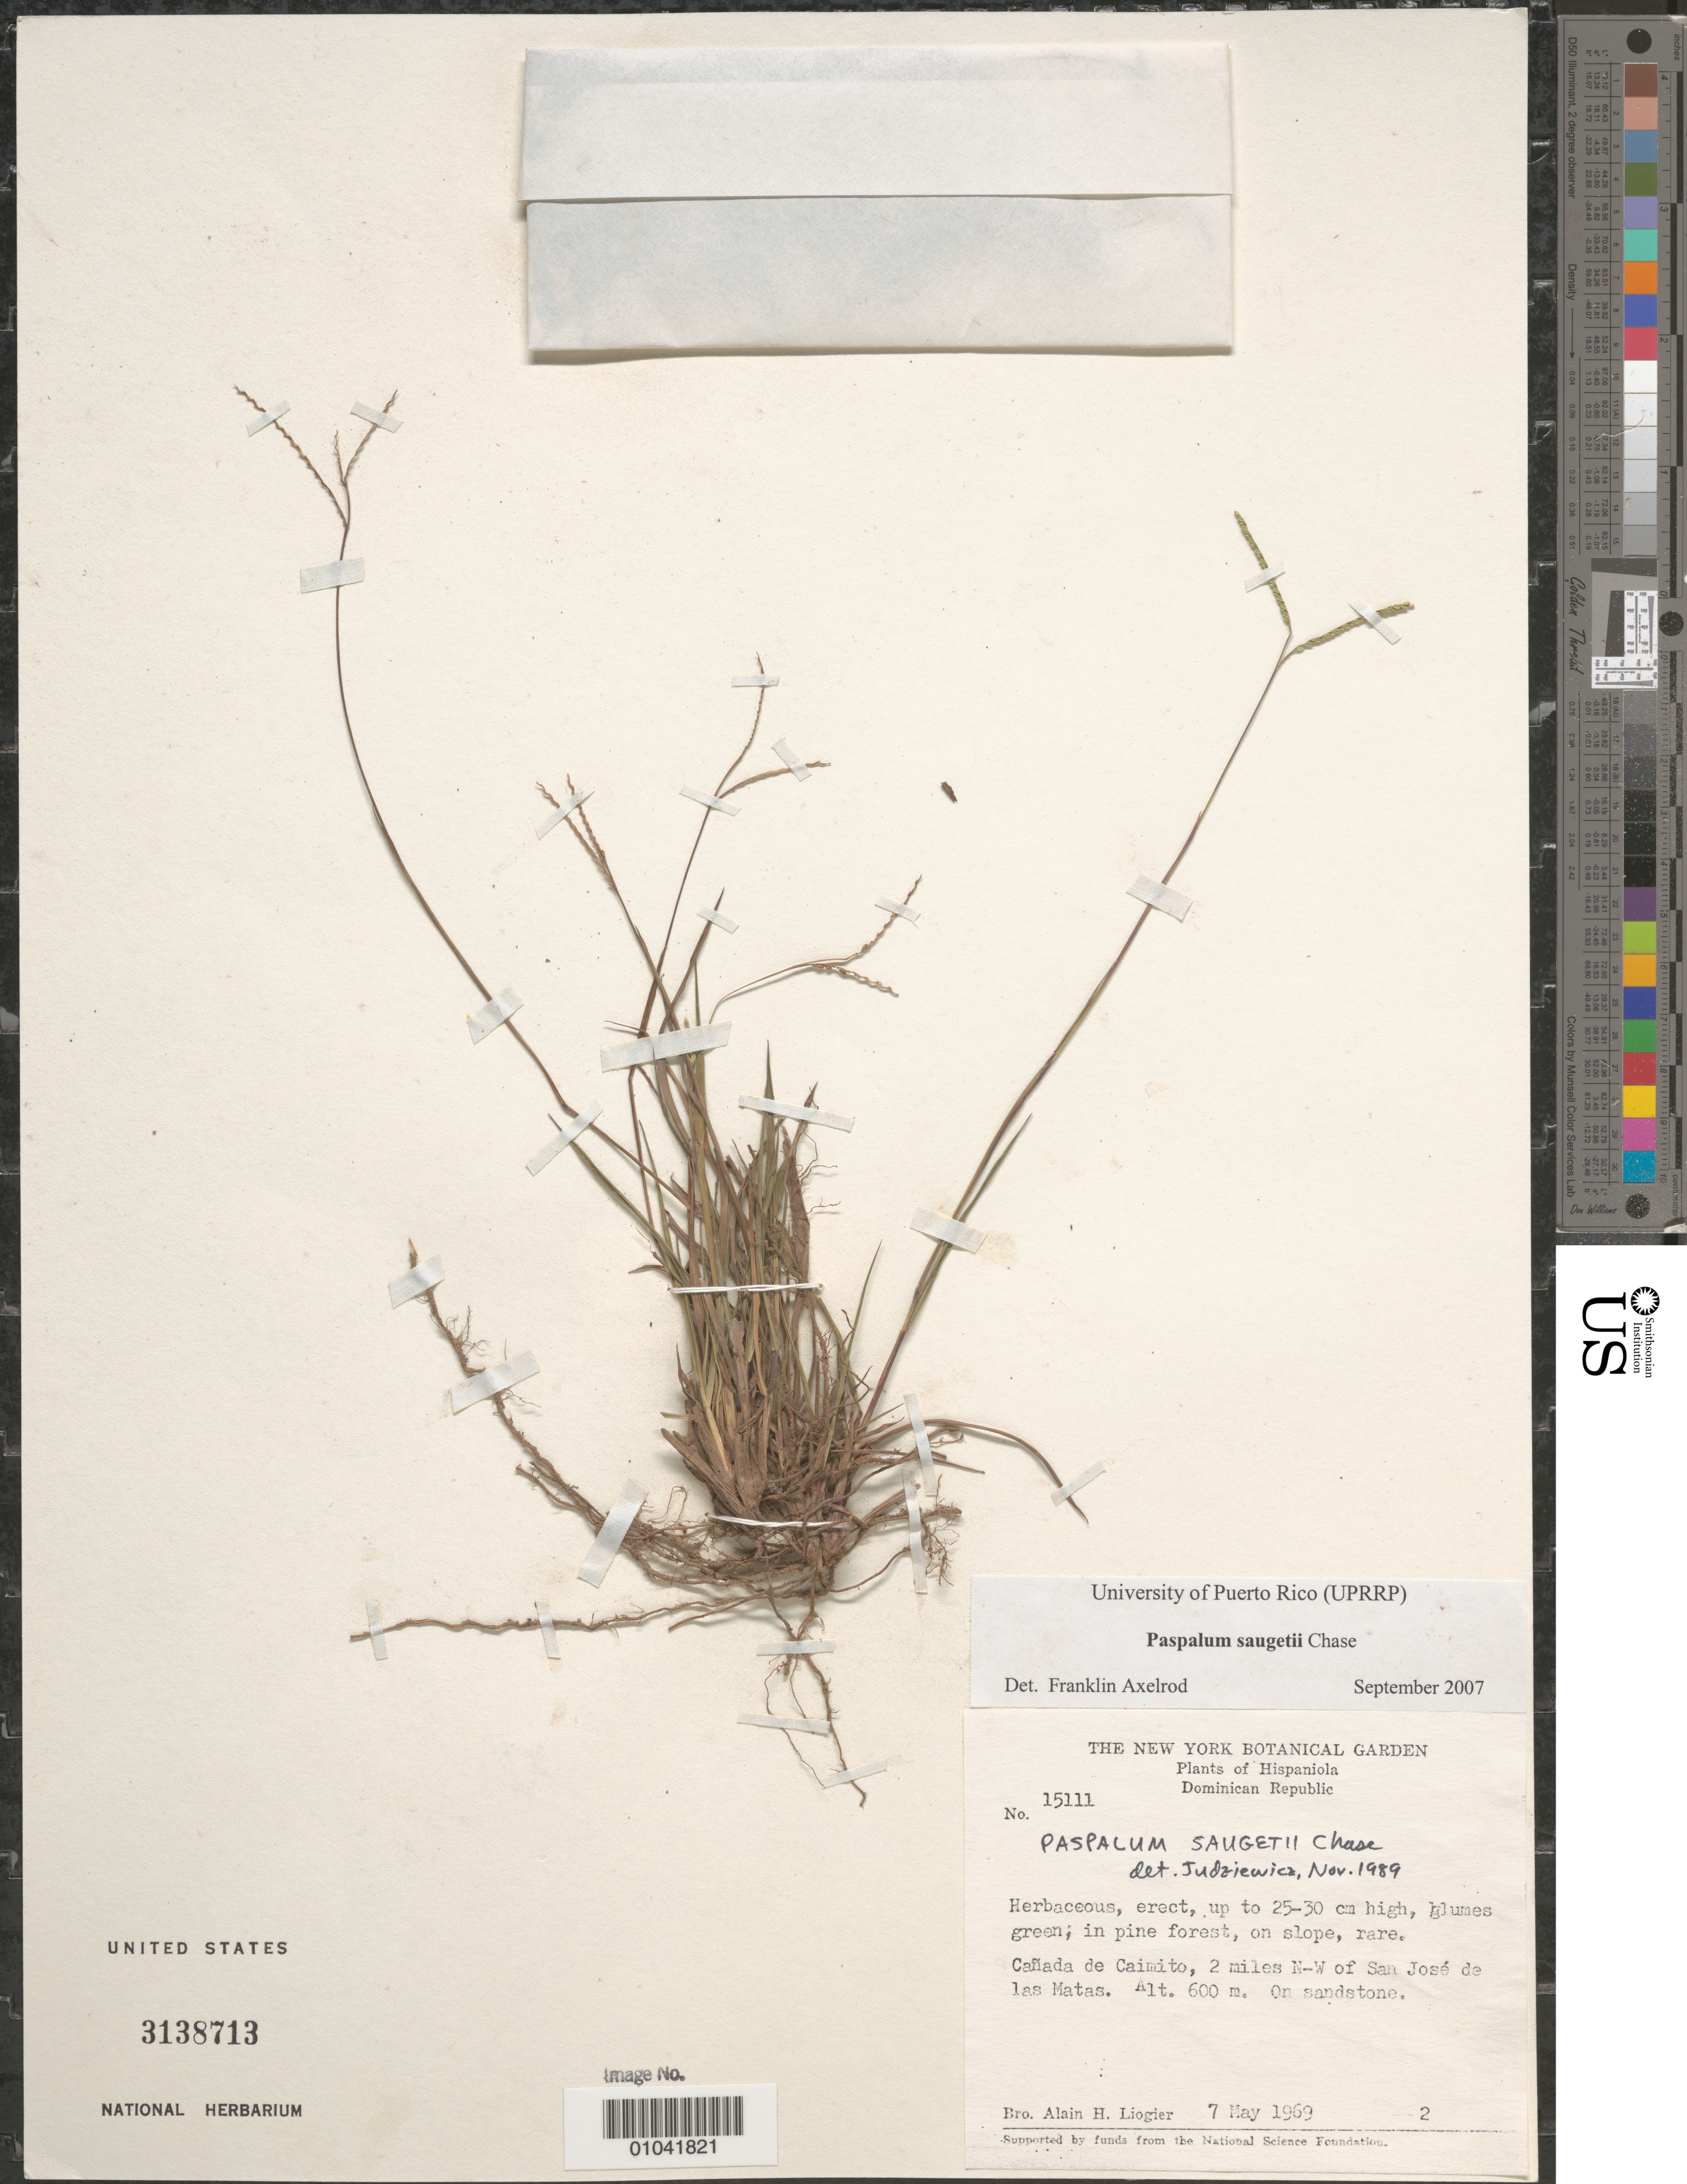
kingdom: Plantae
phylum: Tracheophyta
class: Liliopsida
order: Poales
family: Poaceae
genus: Paspalum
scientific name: Paspalum saugetii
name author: Chase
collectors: A. H. Liogier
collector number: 15111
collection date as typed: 07 May 1969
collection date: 1969-05-07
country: Dominican Republic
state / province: Santiago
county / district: San José de las Matas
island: Hispaniola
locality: Canada de Caimito, 2 miles N of San Jose de las Matas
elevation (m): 600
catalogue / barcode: US 3138713